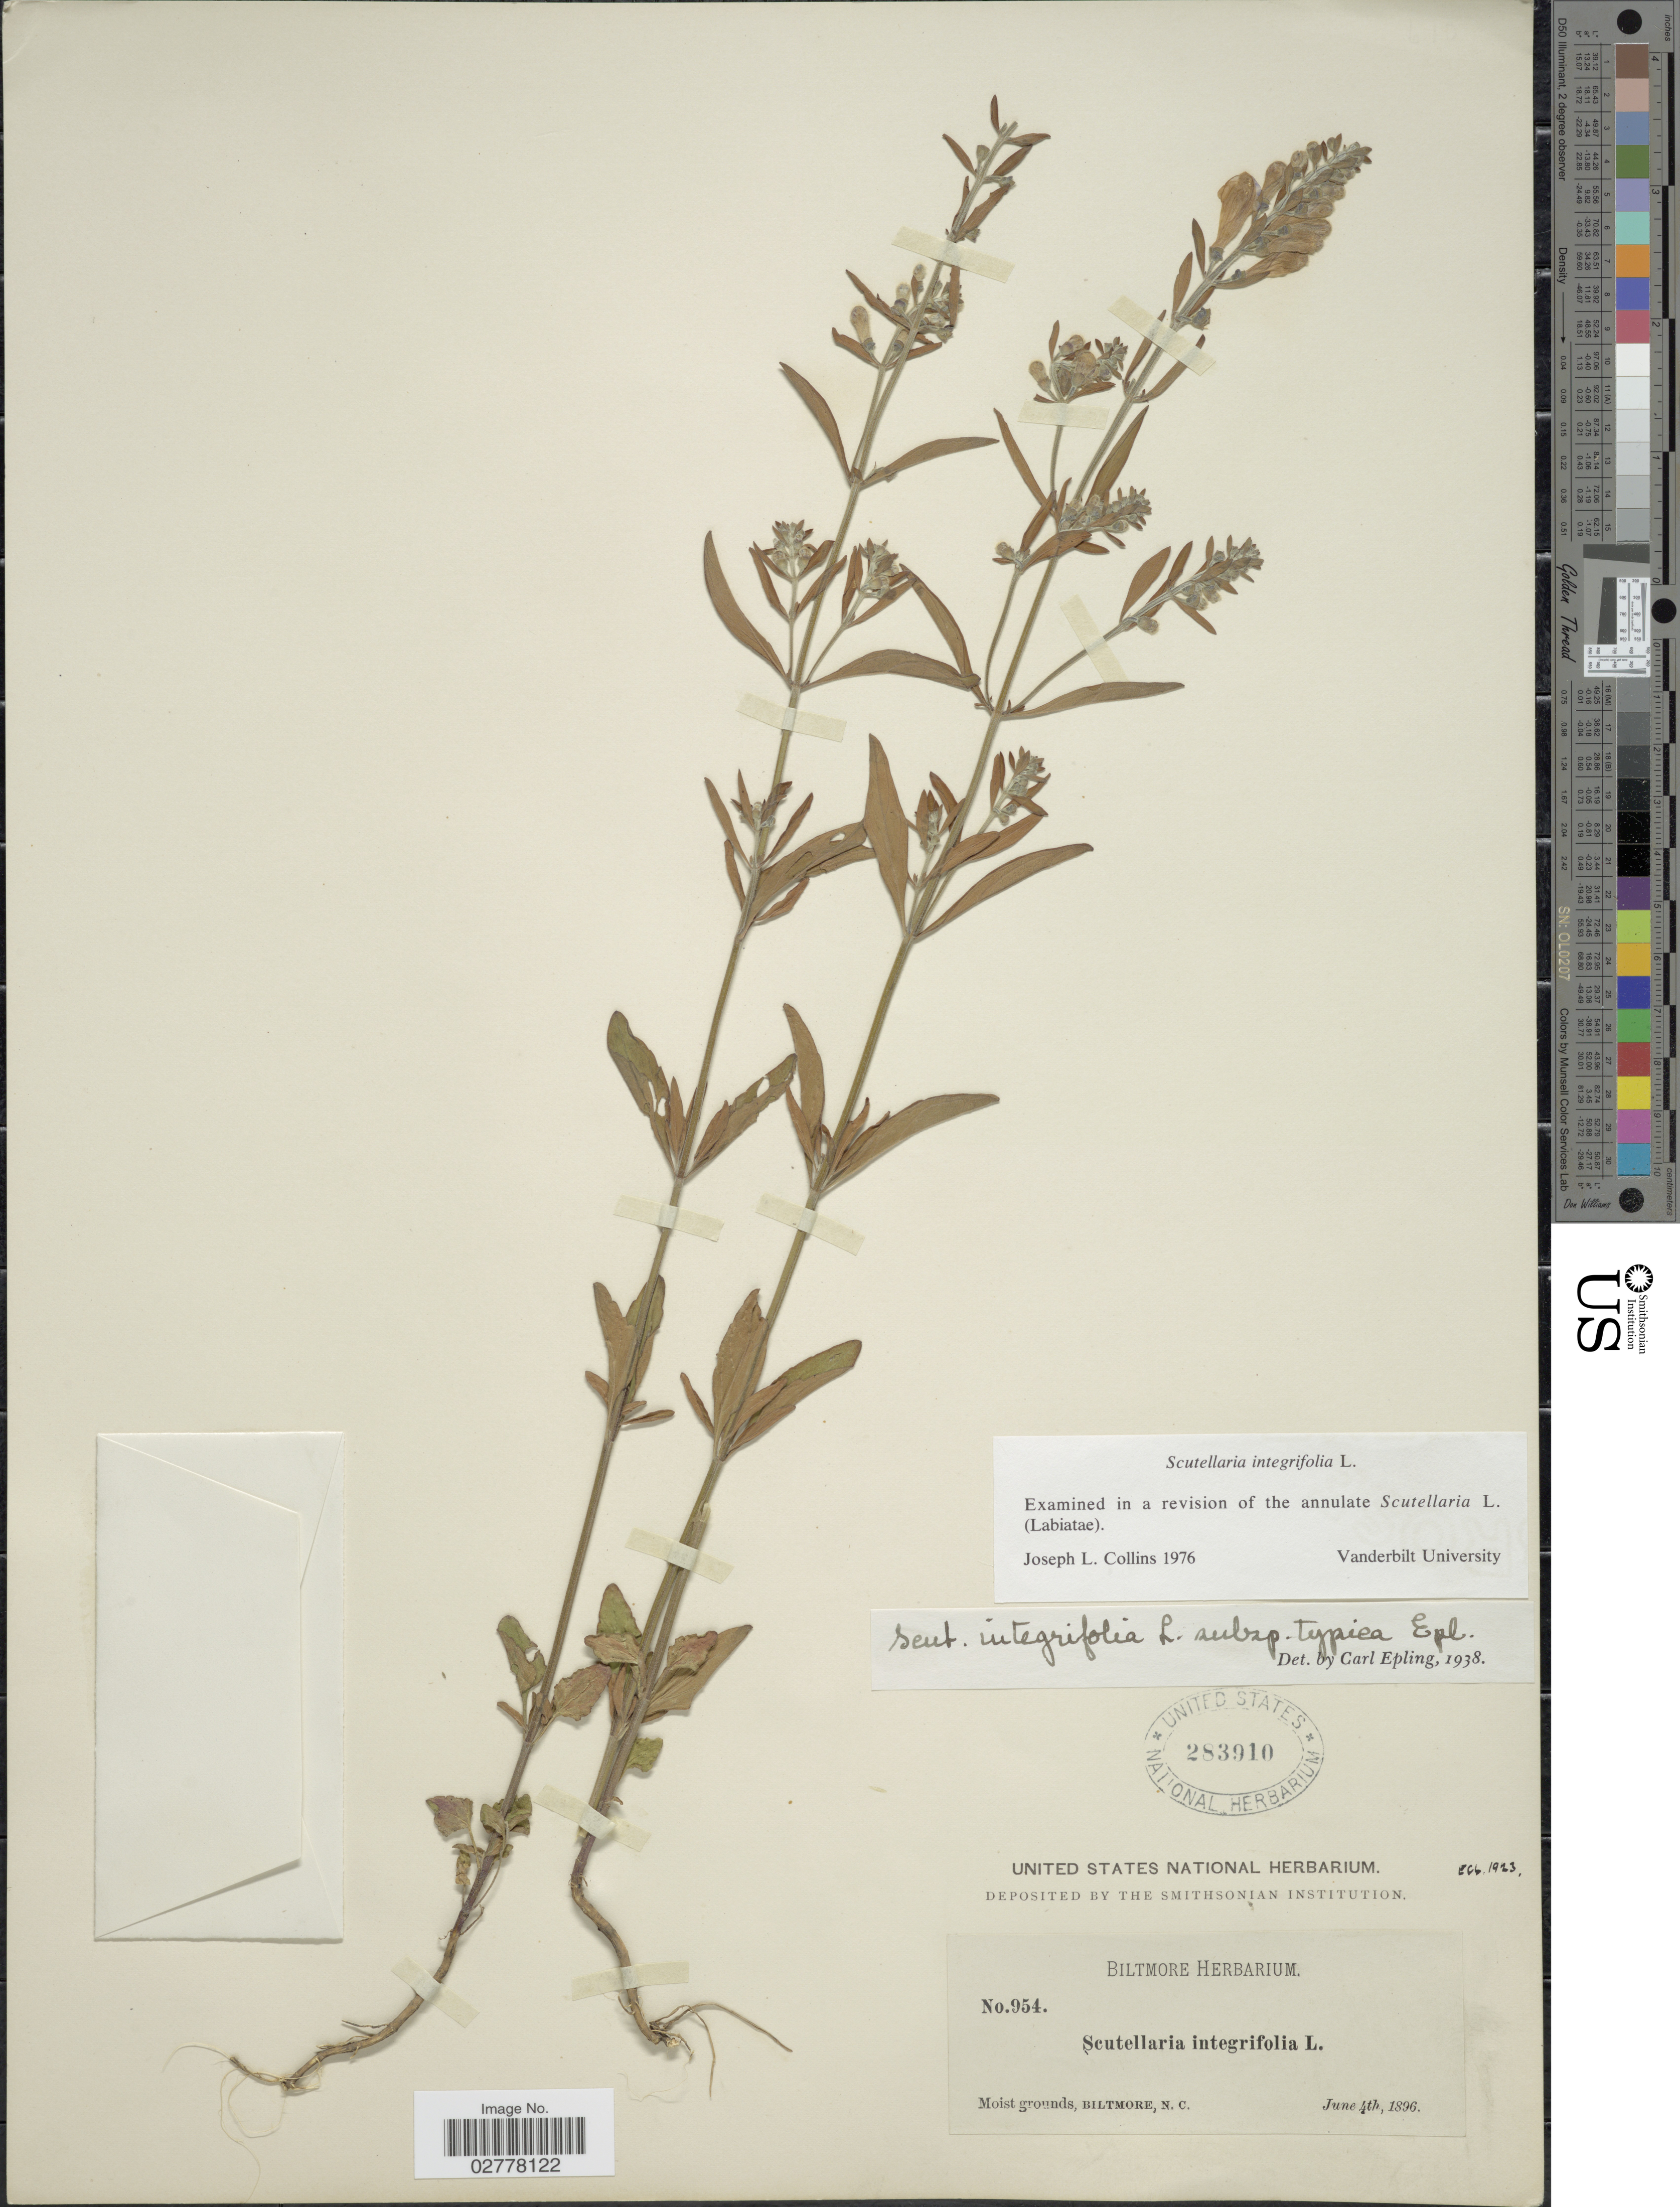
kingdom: Plantae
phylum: Tracheophyta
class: Magnoliopsida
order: Lamiales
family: Lamiaceae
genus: Scutellaria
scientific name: Scutellaria integrifolia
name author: L.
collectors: ex herb. Biltmore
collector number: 954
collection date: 1896-06-04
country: United States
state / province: North Carolina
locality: Moist grounds, Biltmore.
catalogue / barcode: US 283910